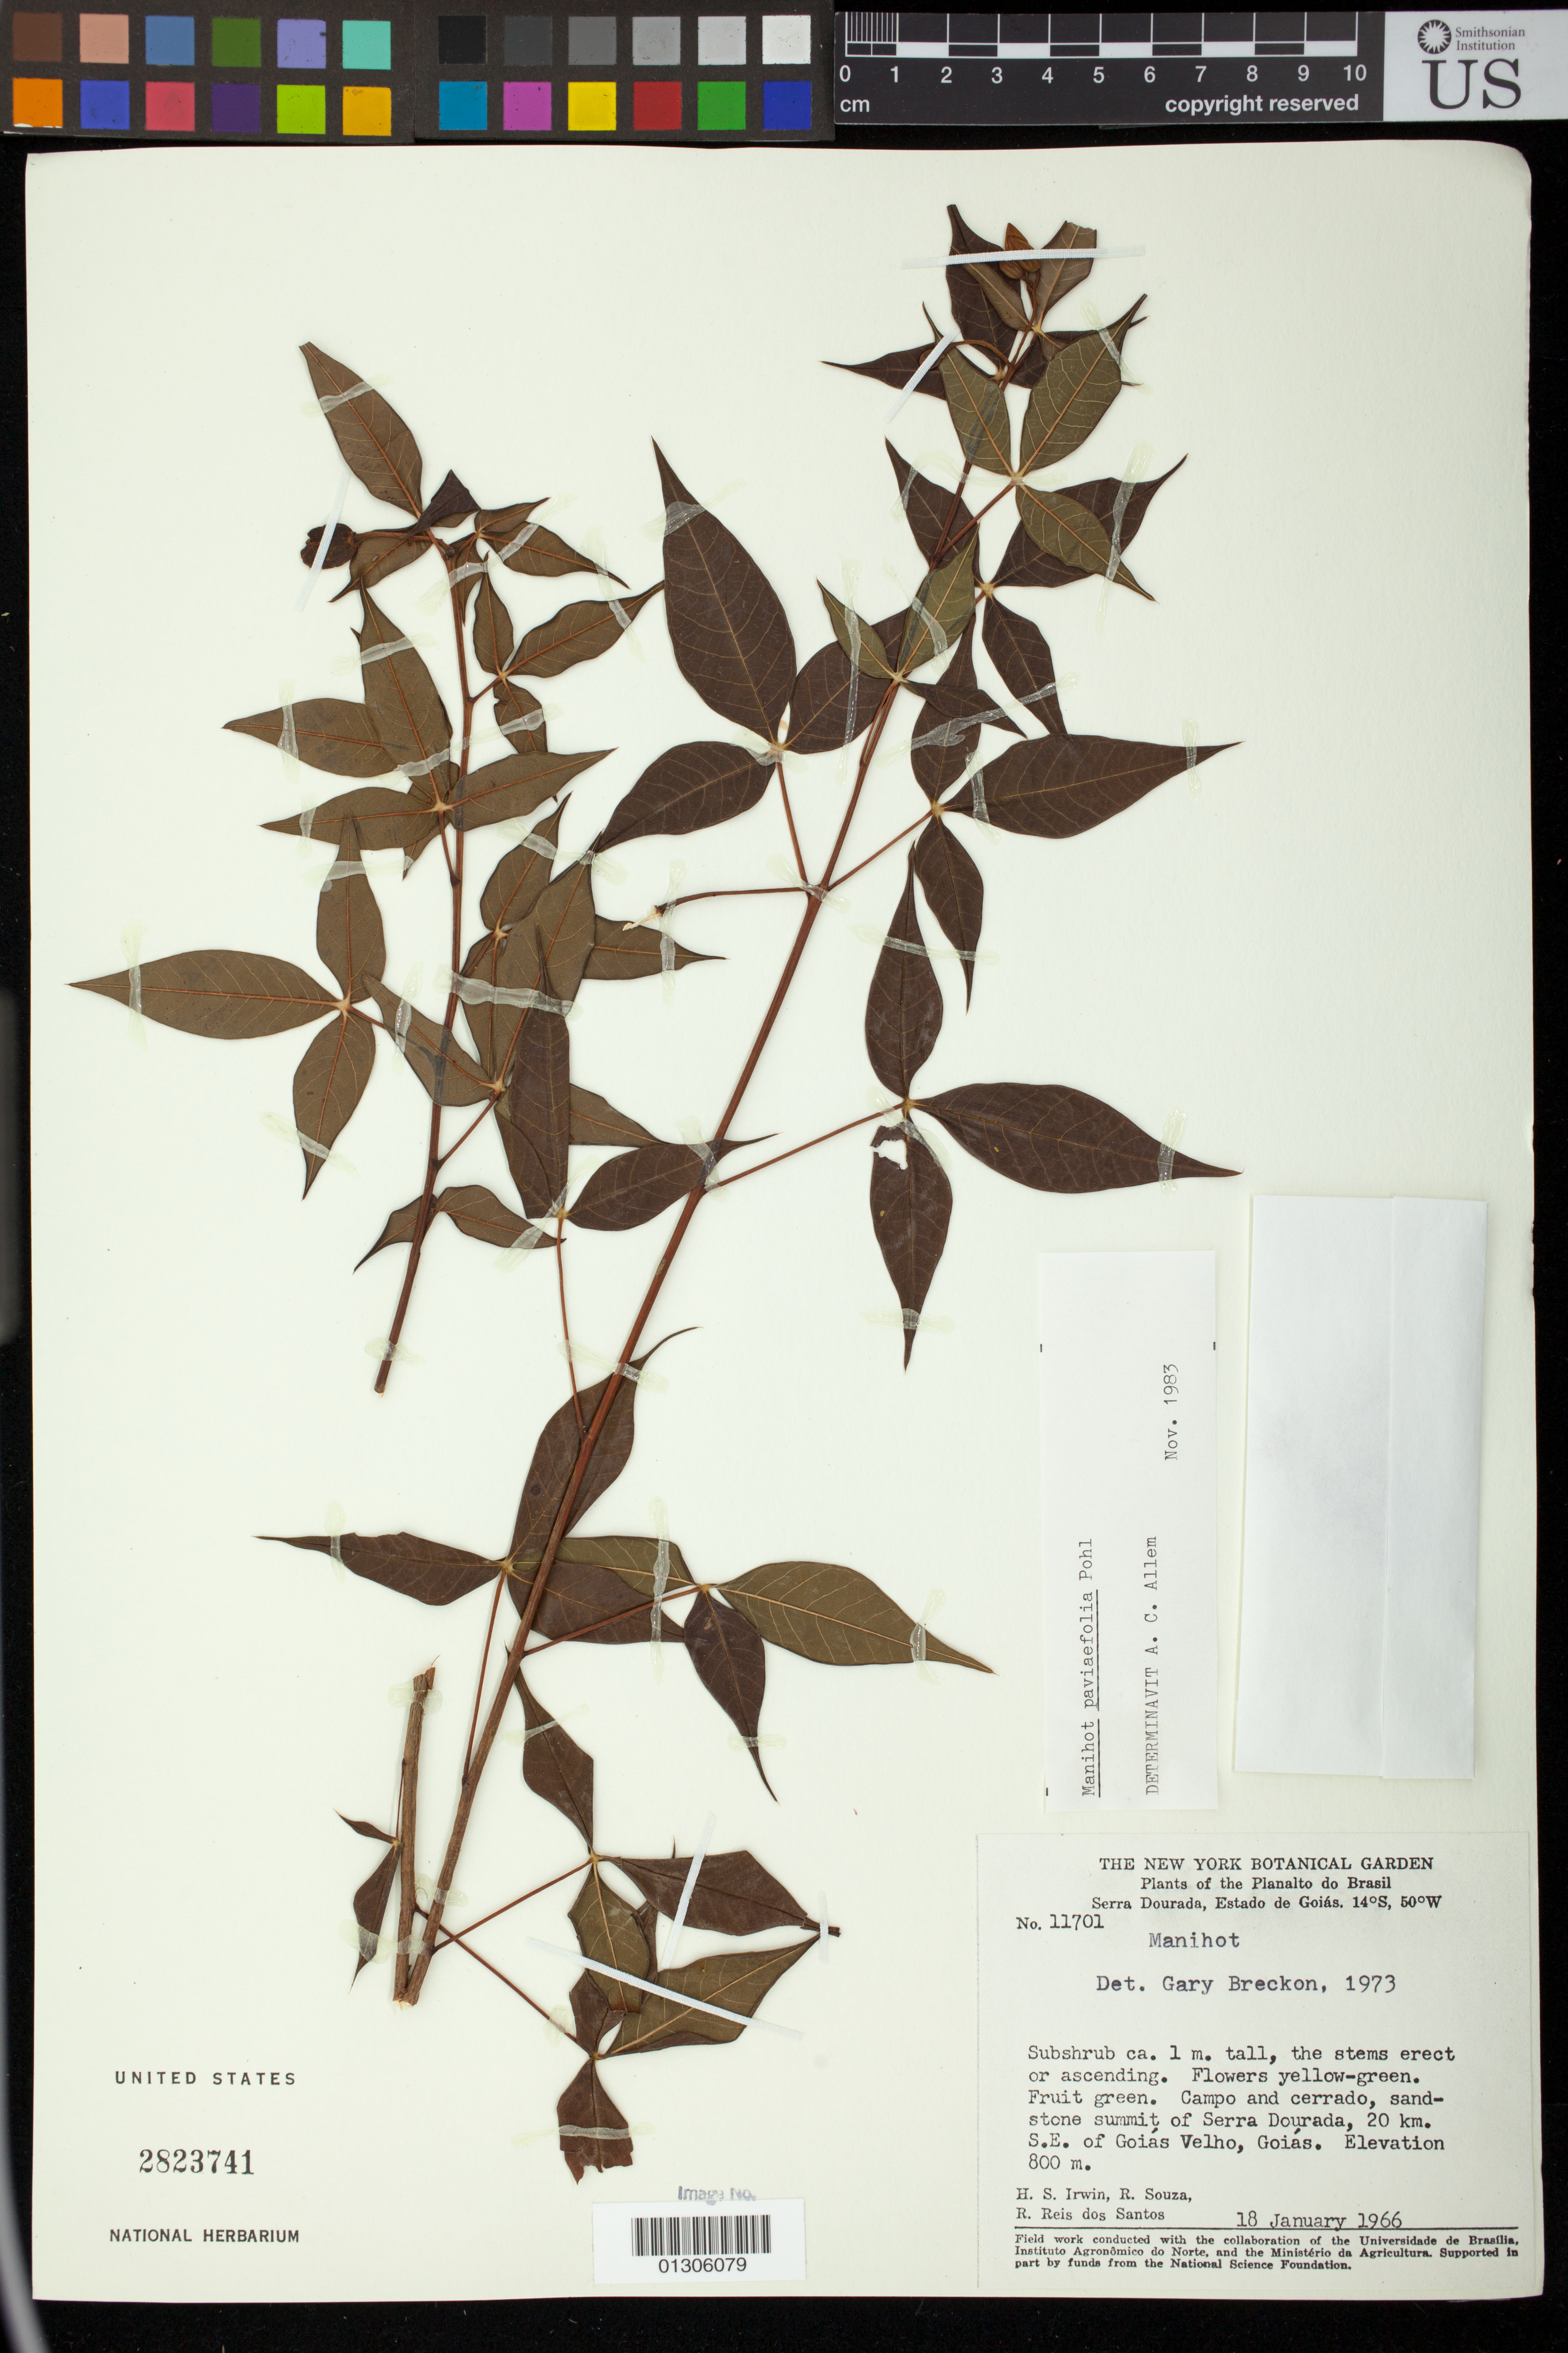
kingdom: Plantae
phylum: Tracheophyta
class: Magnoliopsida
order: Malpighiales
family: Euphorbiaceae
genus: Manihot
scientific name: Manihot paviifolia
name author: Pohl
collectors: H. Irwin, R. Souza & R. Reis dos Santos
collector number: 11701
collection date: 1966-01-18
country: Brazil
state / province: Goias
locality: sandstone summit of Serra Dourada, 20 km. S.E. of Goias Velho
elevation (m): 800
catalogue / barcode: US 2823741